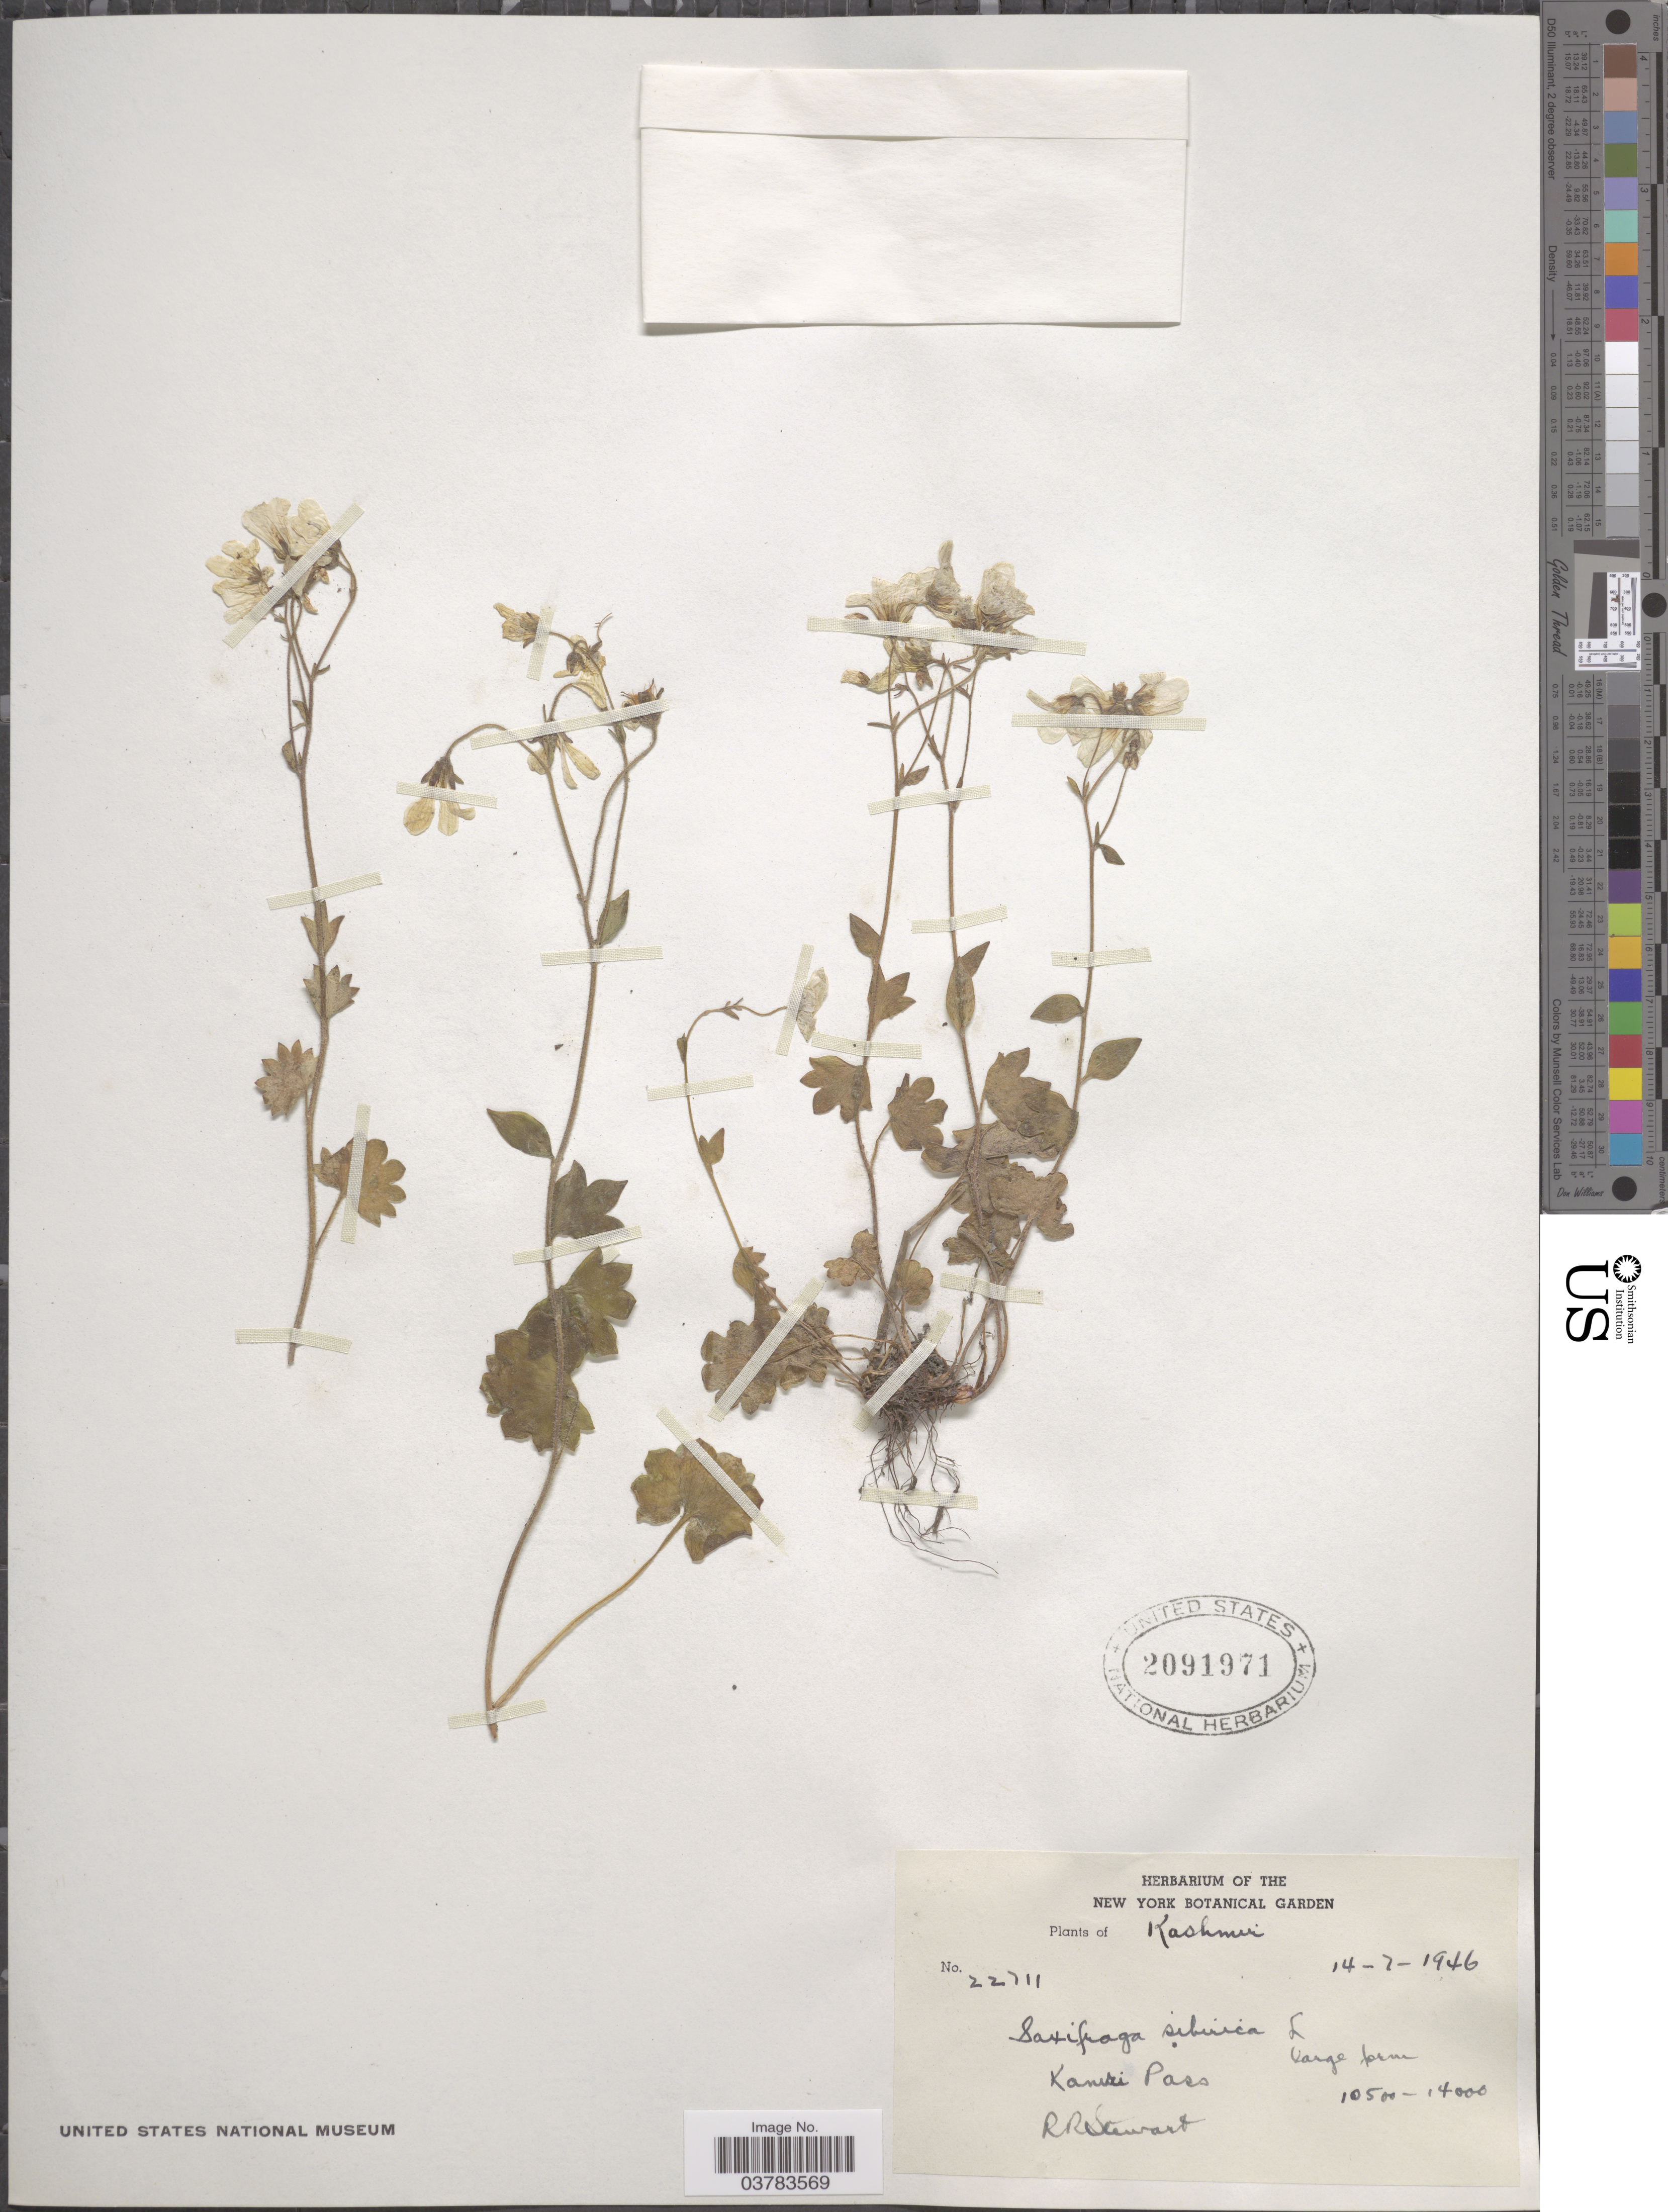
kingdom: Plantae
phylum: Tracheophyta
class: Magnoliopsida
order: Saxifragales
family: Saxifragaceae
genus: Saxifraga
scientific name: Saxifraga sibirica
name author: L.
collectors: R. Stewart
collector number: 22711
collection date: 1946-07-14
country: India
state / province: Jammu and Kashmir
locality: Kashmir Pass.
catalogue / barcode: US 2091971